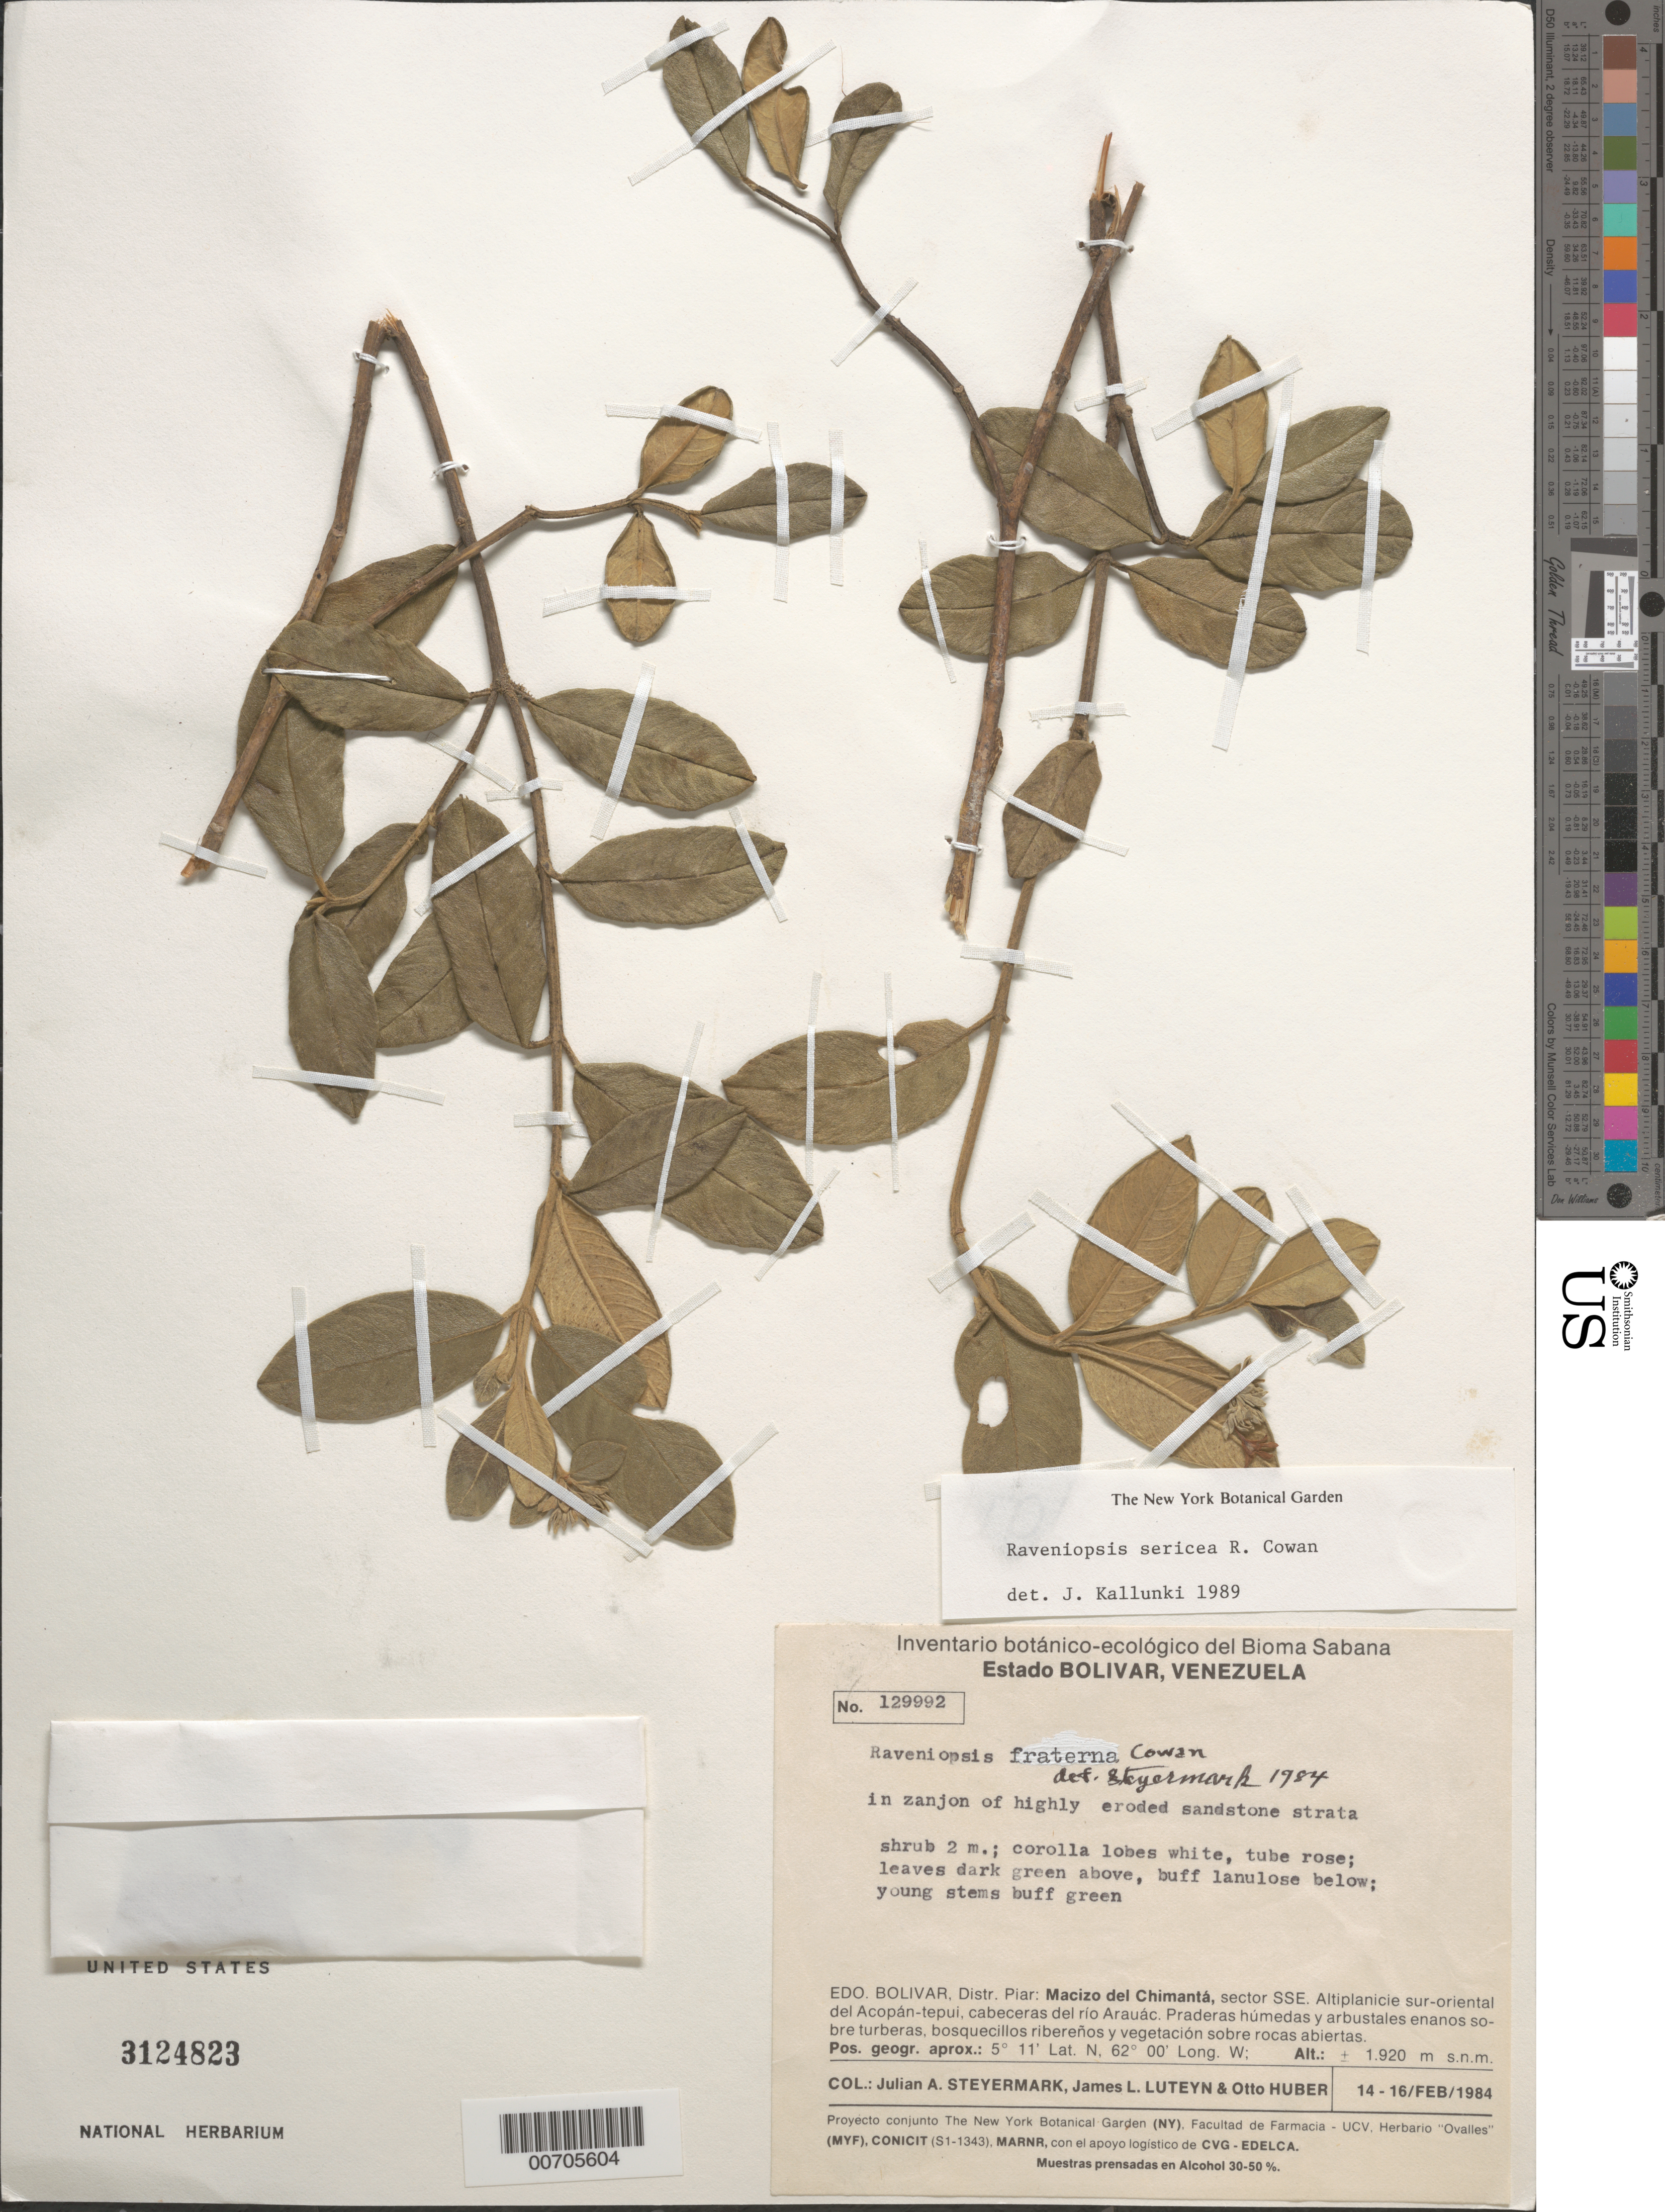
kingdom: Plantae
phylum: Tracheophyta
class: Magnoliopsida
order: Sapindales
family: Rutaceae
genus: Raveniopsis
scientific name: Raveniopsis sericea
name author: R.S. Cowan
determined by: Kallunki, Jacquelyn A.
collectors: J. Steyermark, J. L. Luteyn & O. Huber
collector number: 129992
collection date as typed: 14-Feb-84 to 16-Feb-84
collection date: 1984-02-14/1984-02-16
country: Venezuela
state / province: Bolívar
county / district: Piar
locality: Macizo del Chimantá, sector SSE. Altiplanicie sur-oriental del Acopán-tepuí, cabeceras del río Arauác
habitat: Zanjon of highly eroded sandstone strata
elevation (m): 1920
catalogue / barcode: US 3124823